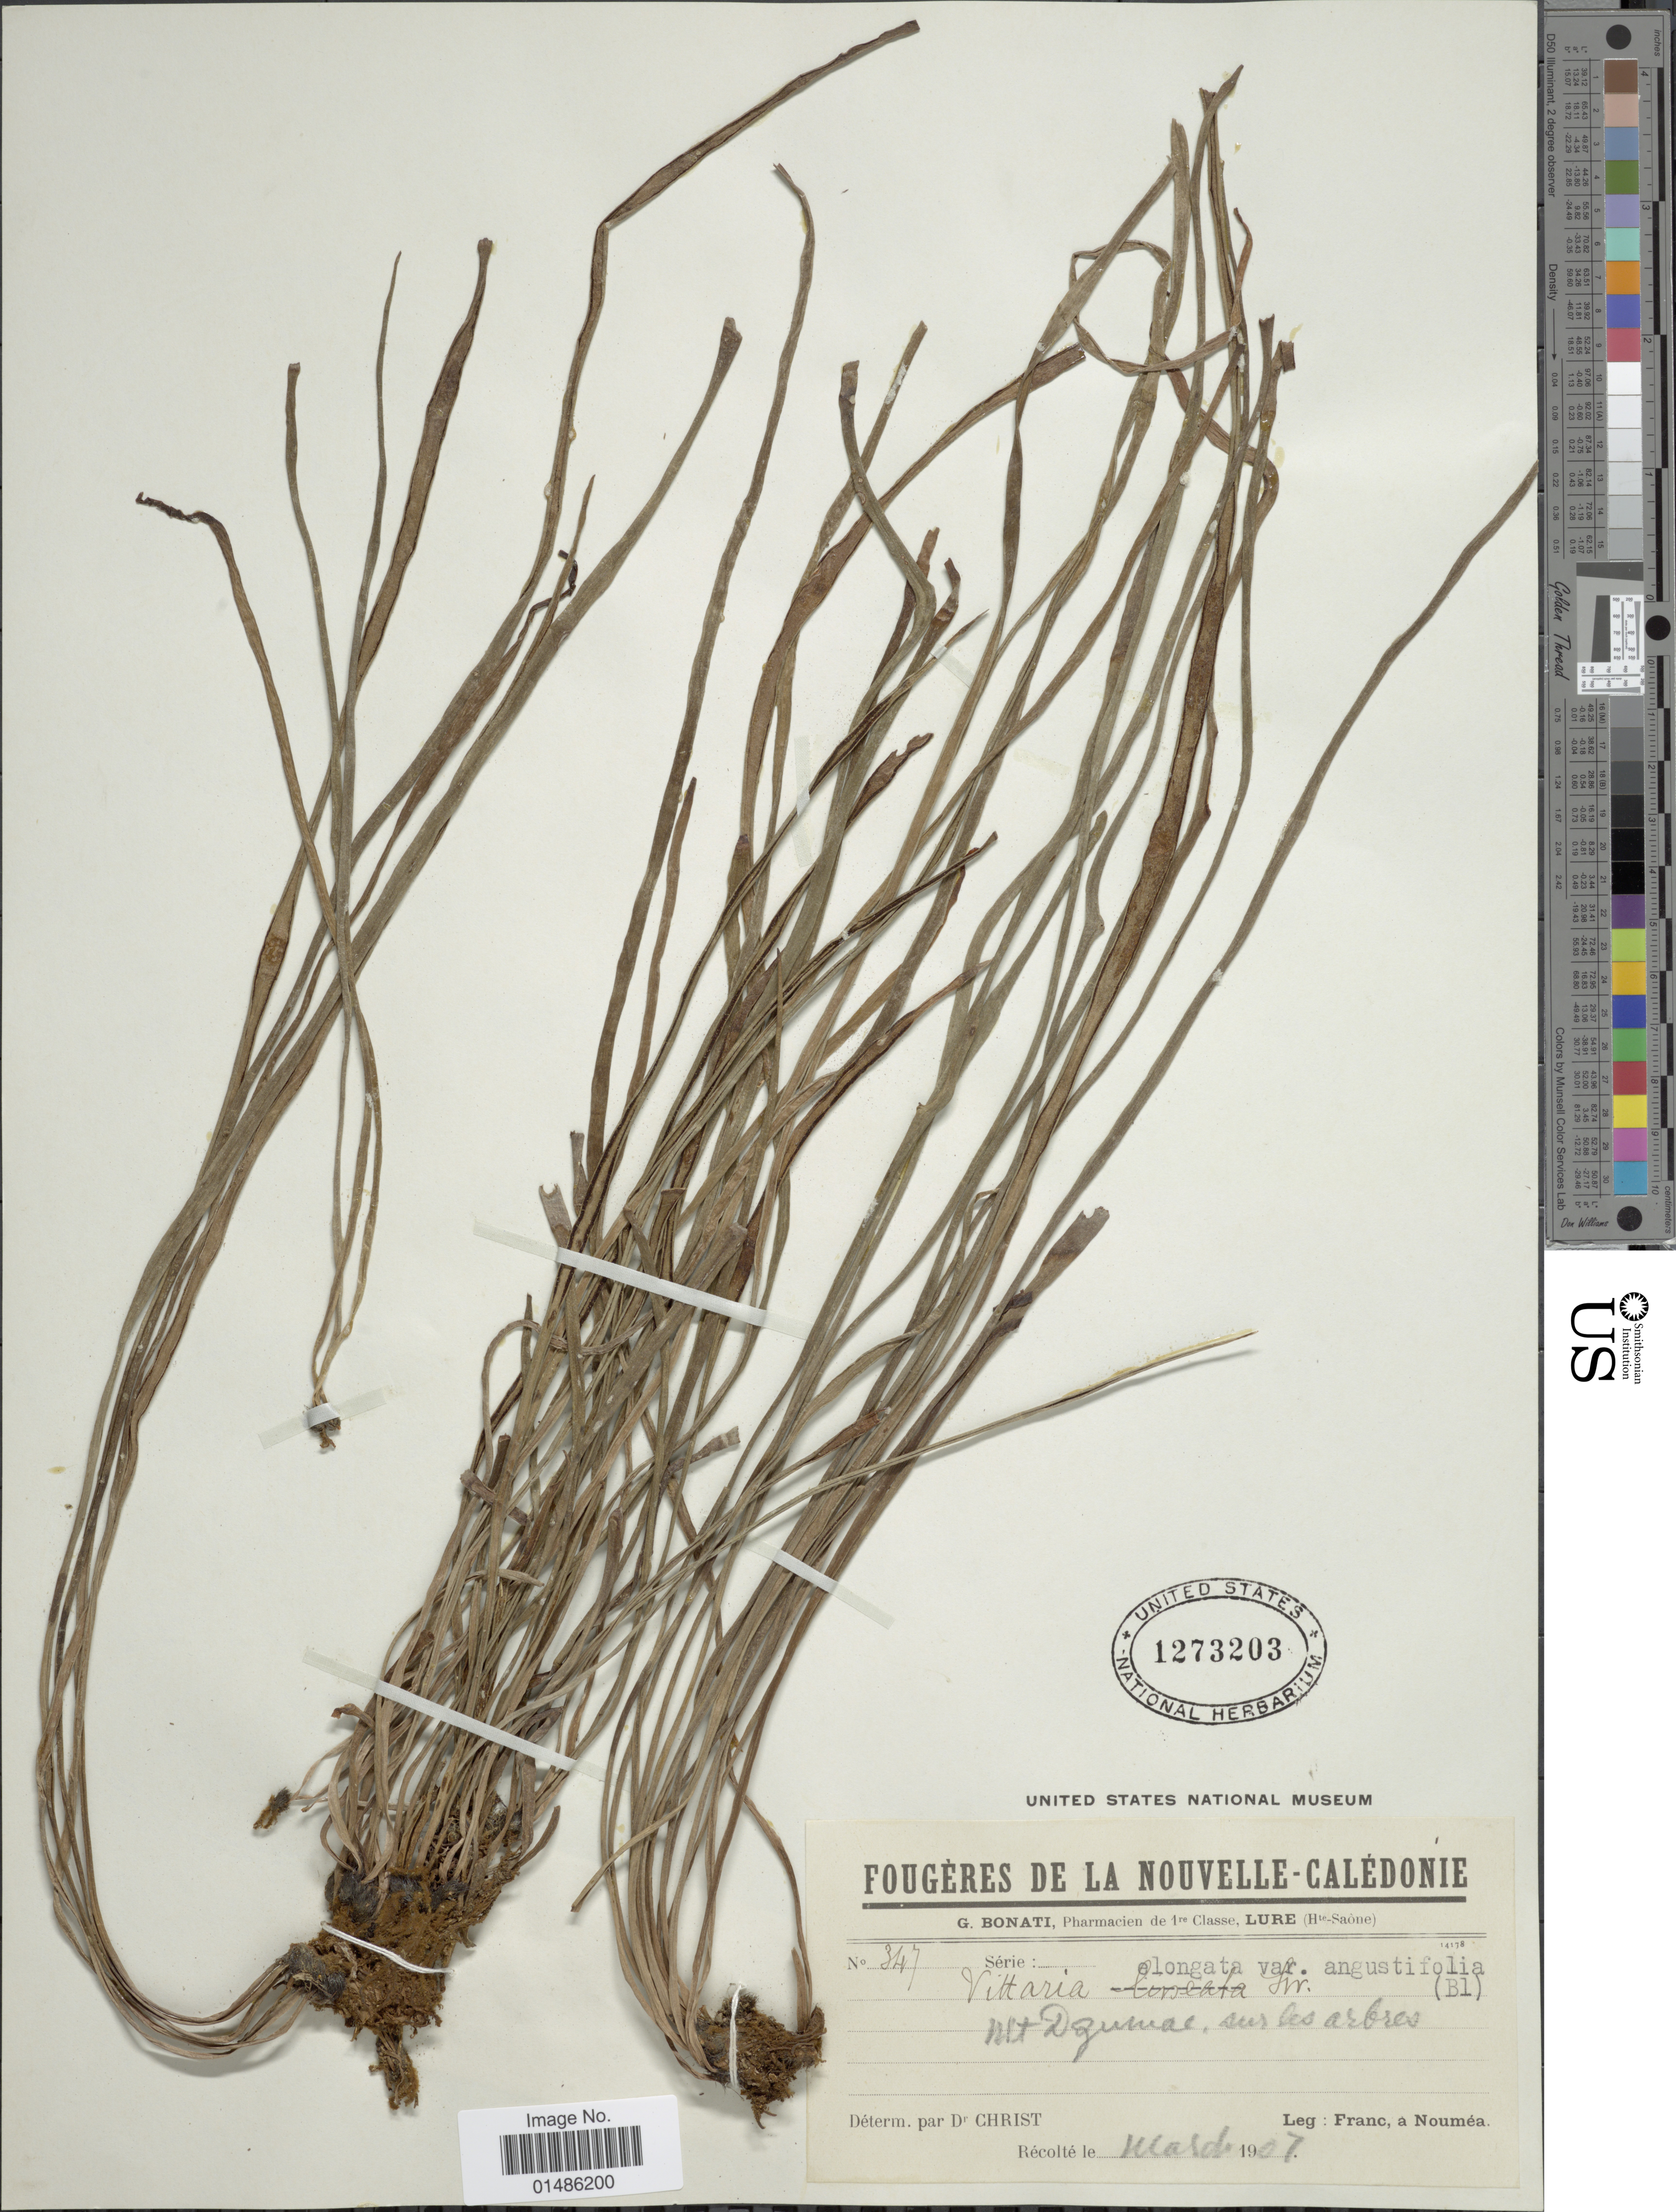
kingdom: Plantae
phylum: Tracheophyta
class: Polypodiopsida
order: Polypodiales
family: Pteridaceae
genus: Haplopteris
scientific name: Haplopteris elongata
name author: (Sw.) Crane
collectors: Franc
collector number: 347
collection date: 1907-03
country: New Caledonia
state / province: South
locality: Mt. Dzumac, sur les arbres.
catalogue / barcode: US 1273203